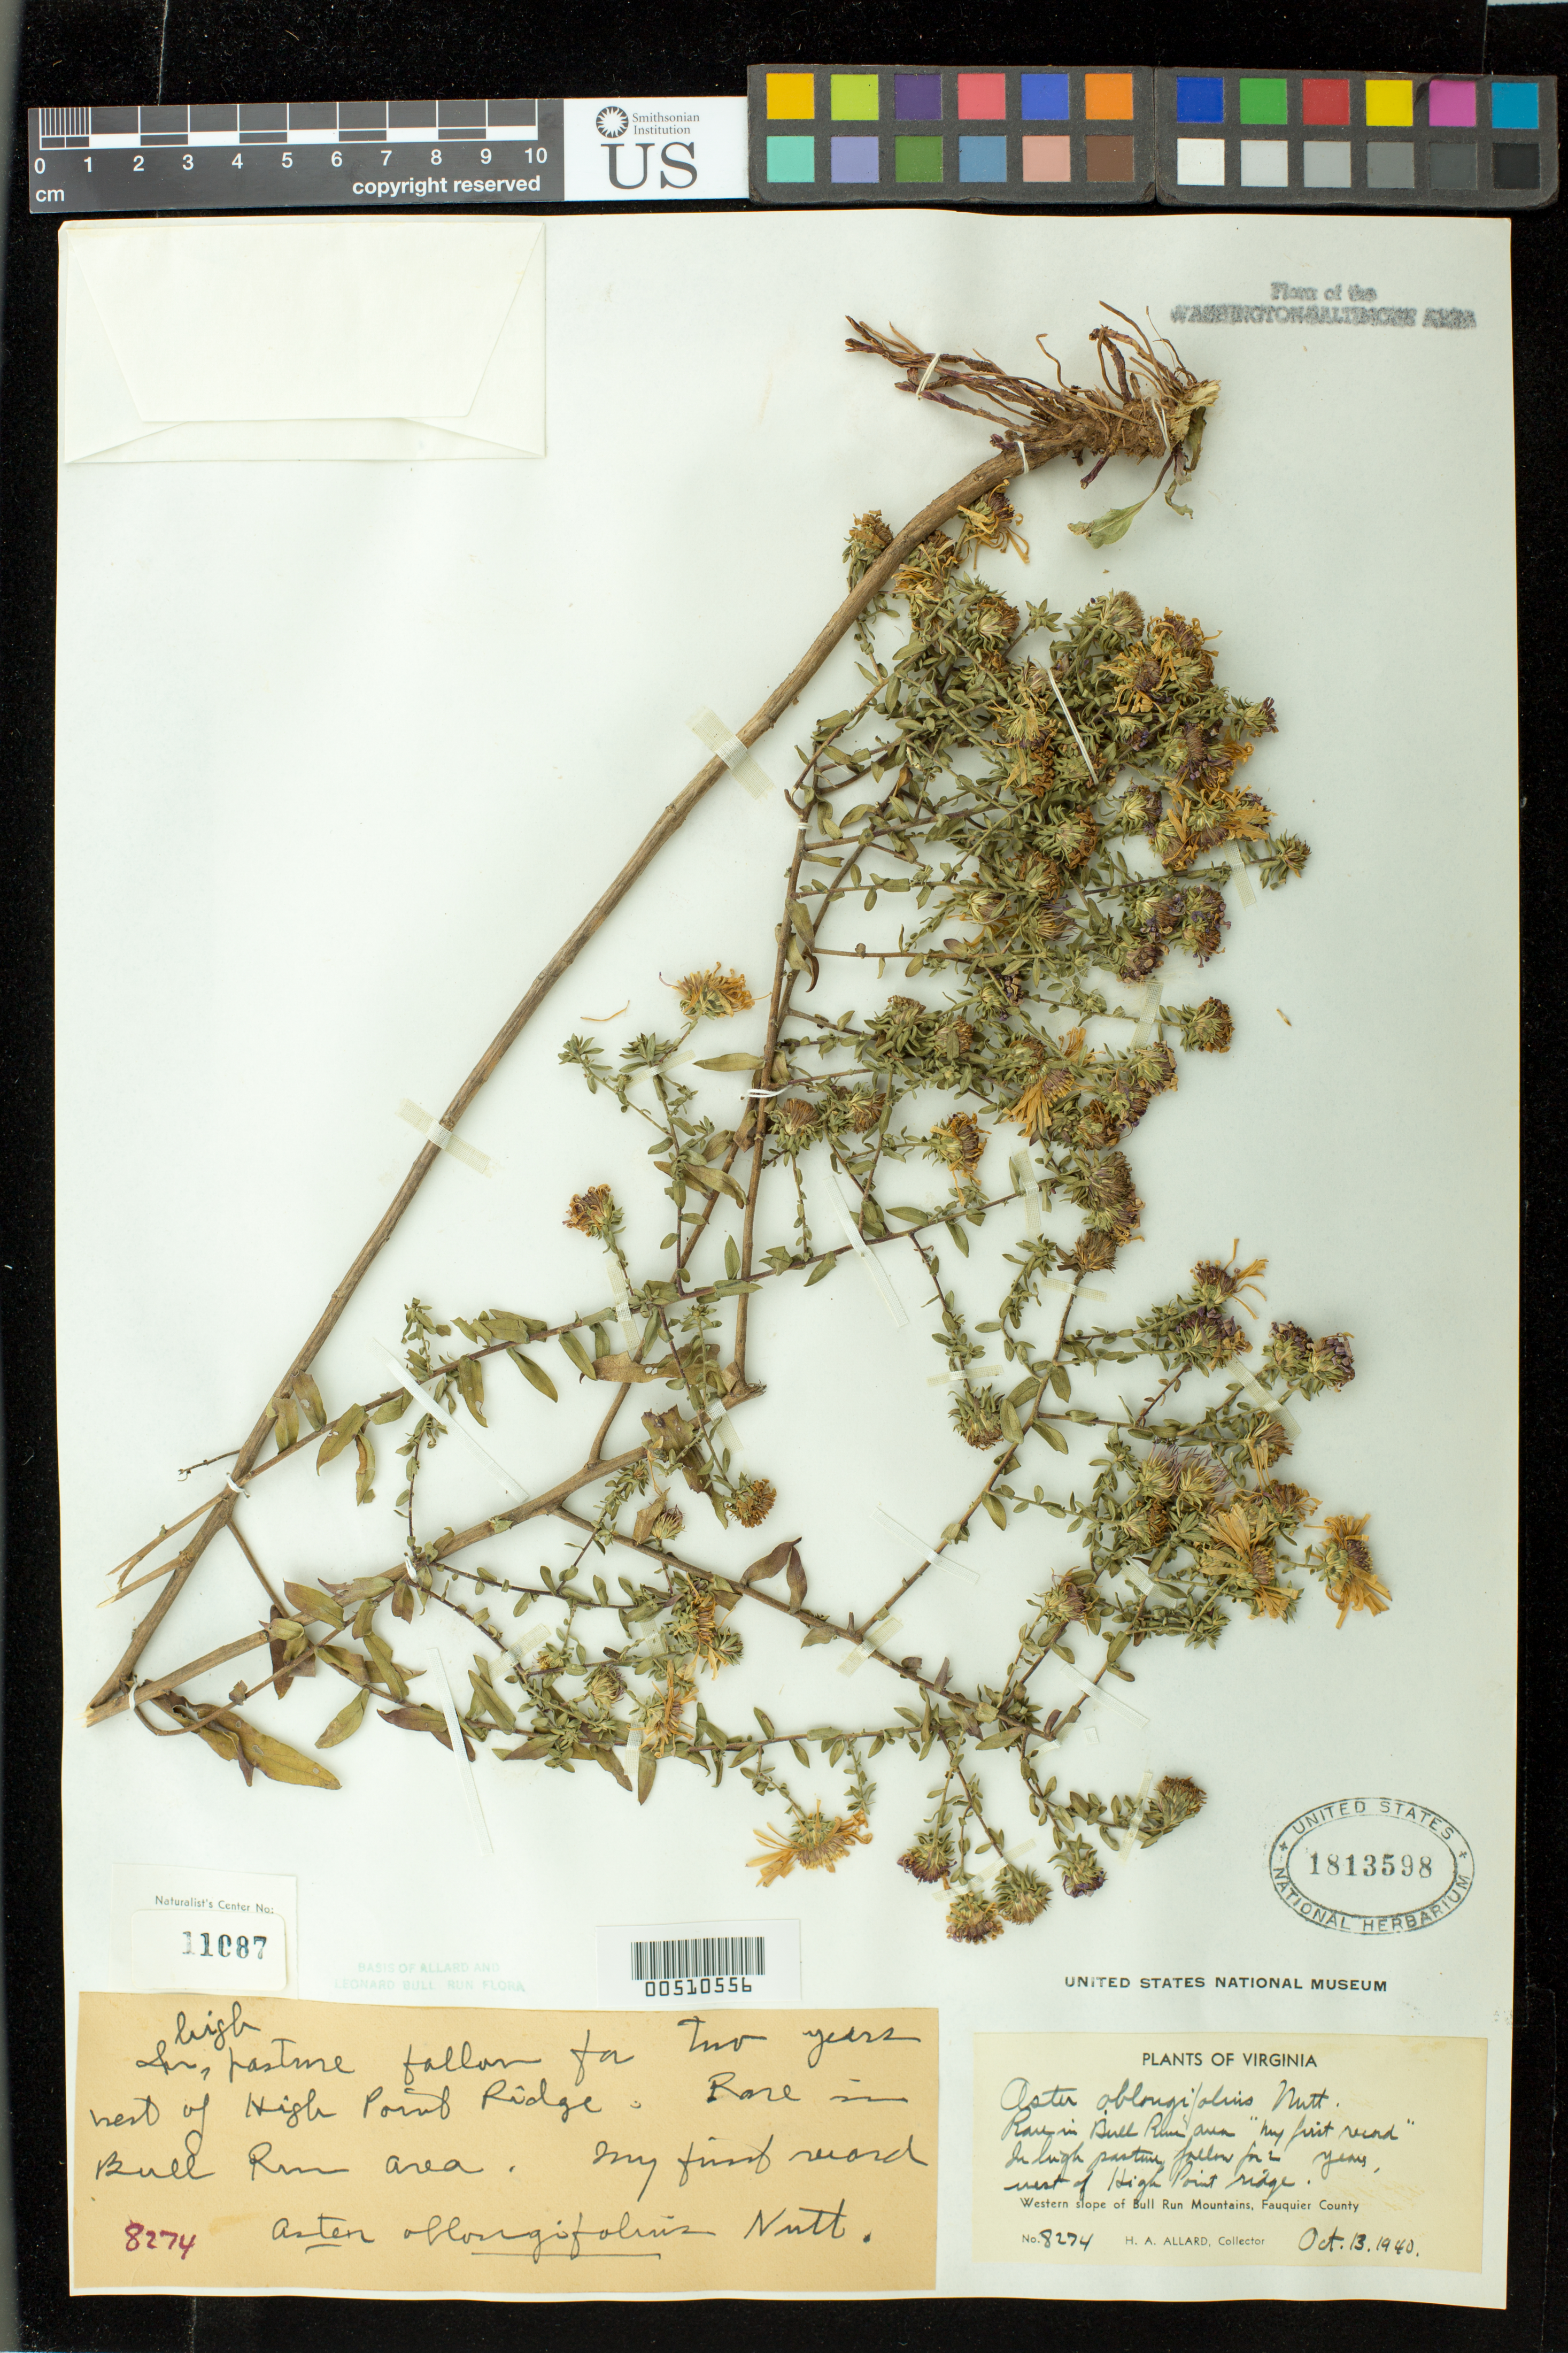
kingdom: Plantae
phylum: Tracheophyta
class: Magnoliopsida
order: Asterales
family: Asteraceae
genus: Symphyotrichum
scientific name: Symphyotrichum oblongifolium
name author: (Nutt.) G.L. Nesom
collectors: H. A. Allard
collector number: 8274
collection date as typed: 13 Oct 1940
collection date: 1940-10-13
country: United States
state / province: Virginia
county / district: Fauquier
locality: W of High Point Ridge, west slope of Bull Run Mts. Bull Run Mts.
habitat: in high pasture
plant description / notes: Specimens returned from Naturalist Center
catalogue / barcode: US 1813598